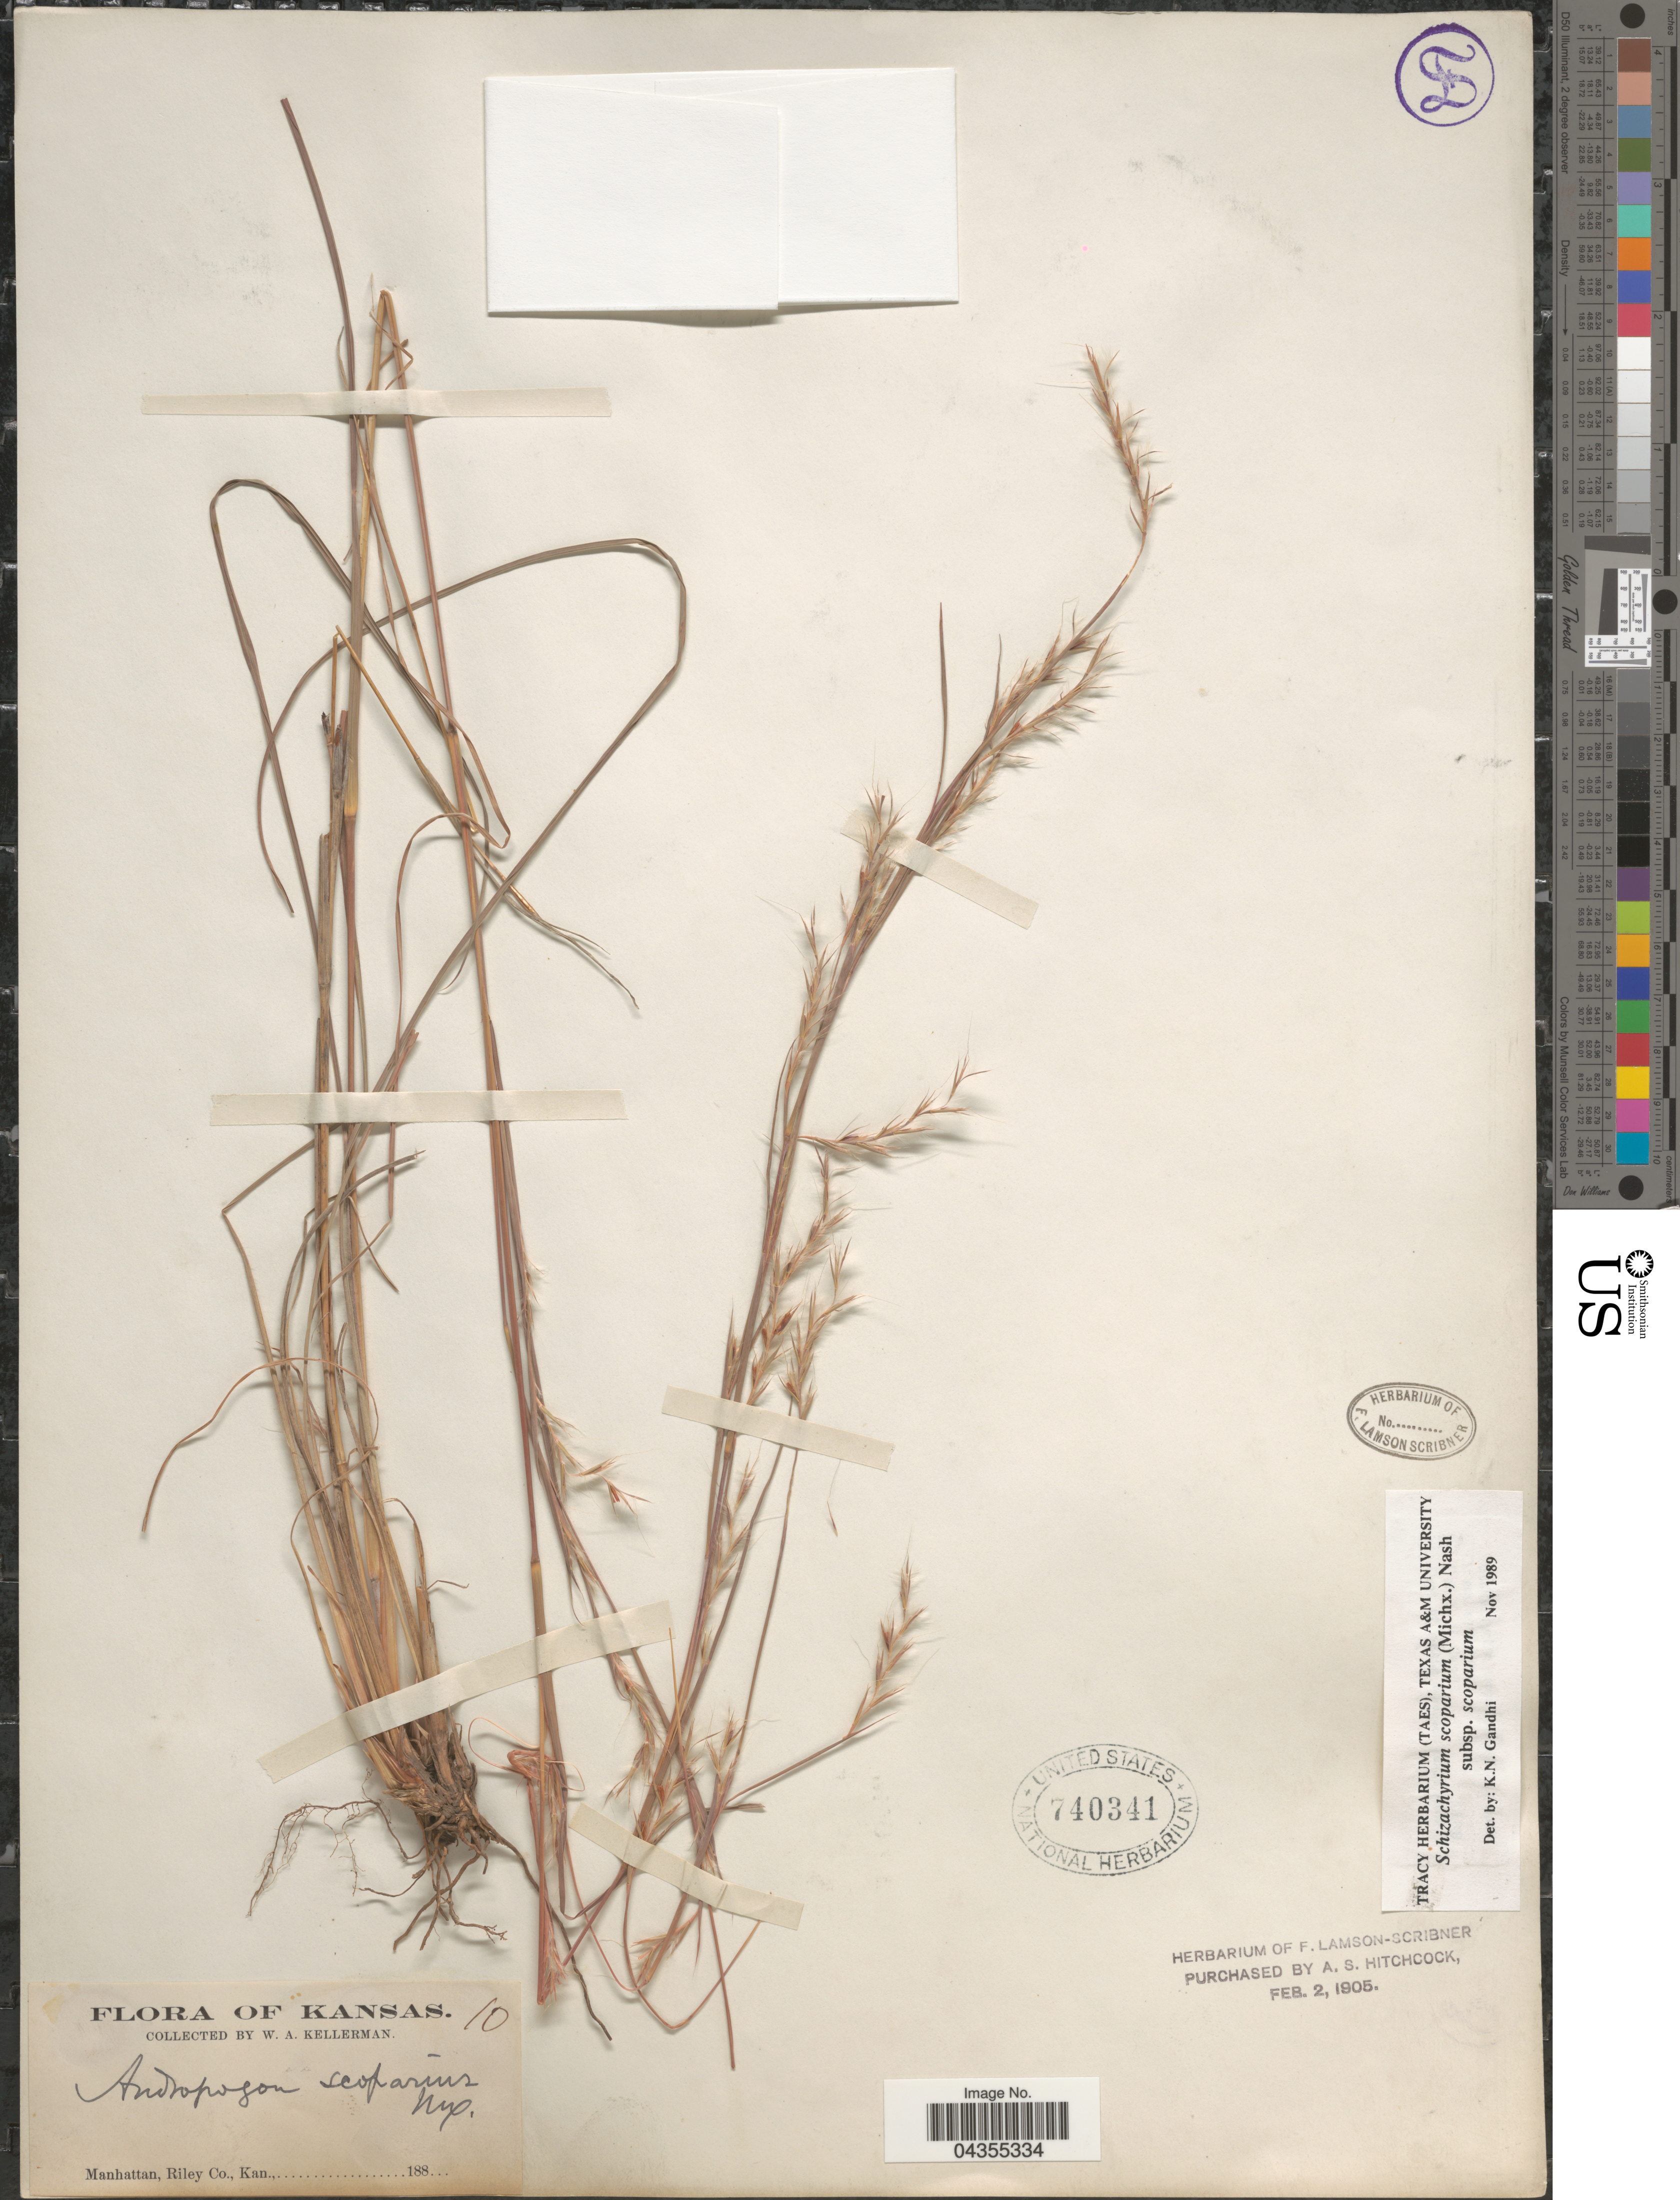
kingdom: Plantae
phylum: Tracheophyta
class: Liliopsida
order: Poales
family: Poaceae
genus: Schizachyrium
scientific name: Schizachyrium scoparium var. scoparium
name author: (Michx.) Nash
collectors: W. Kellerman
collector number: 10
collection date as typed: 188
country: United States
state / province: Kansas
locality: Manhattan, Riley Co.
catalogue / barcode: US 740341